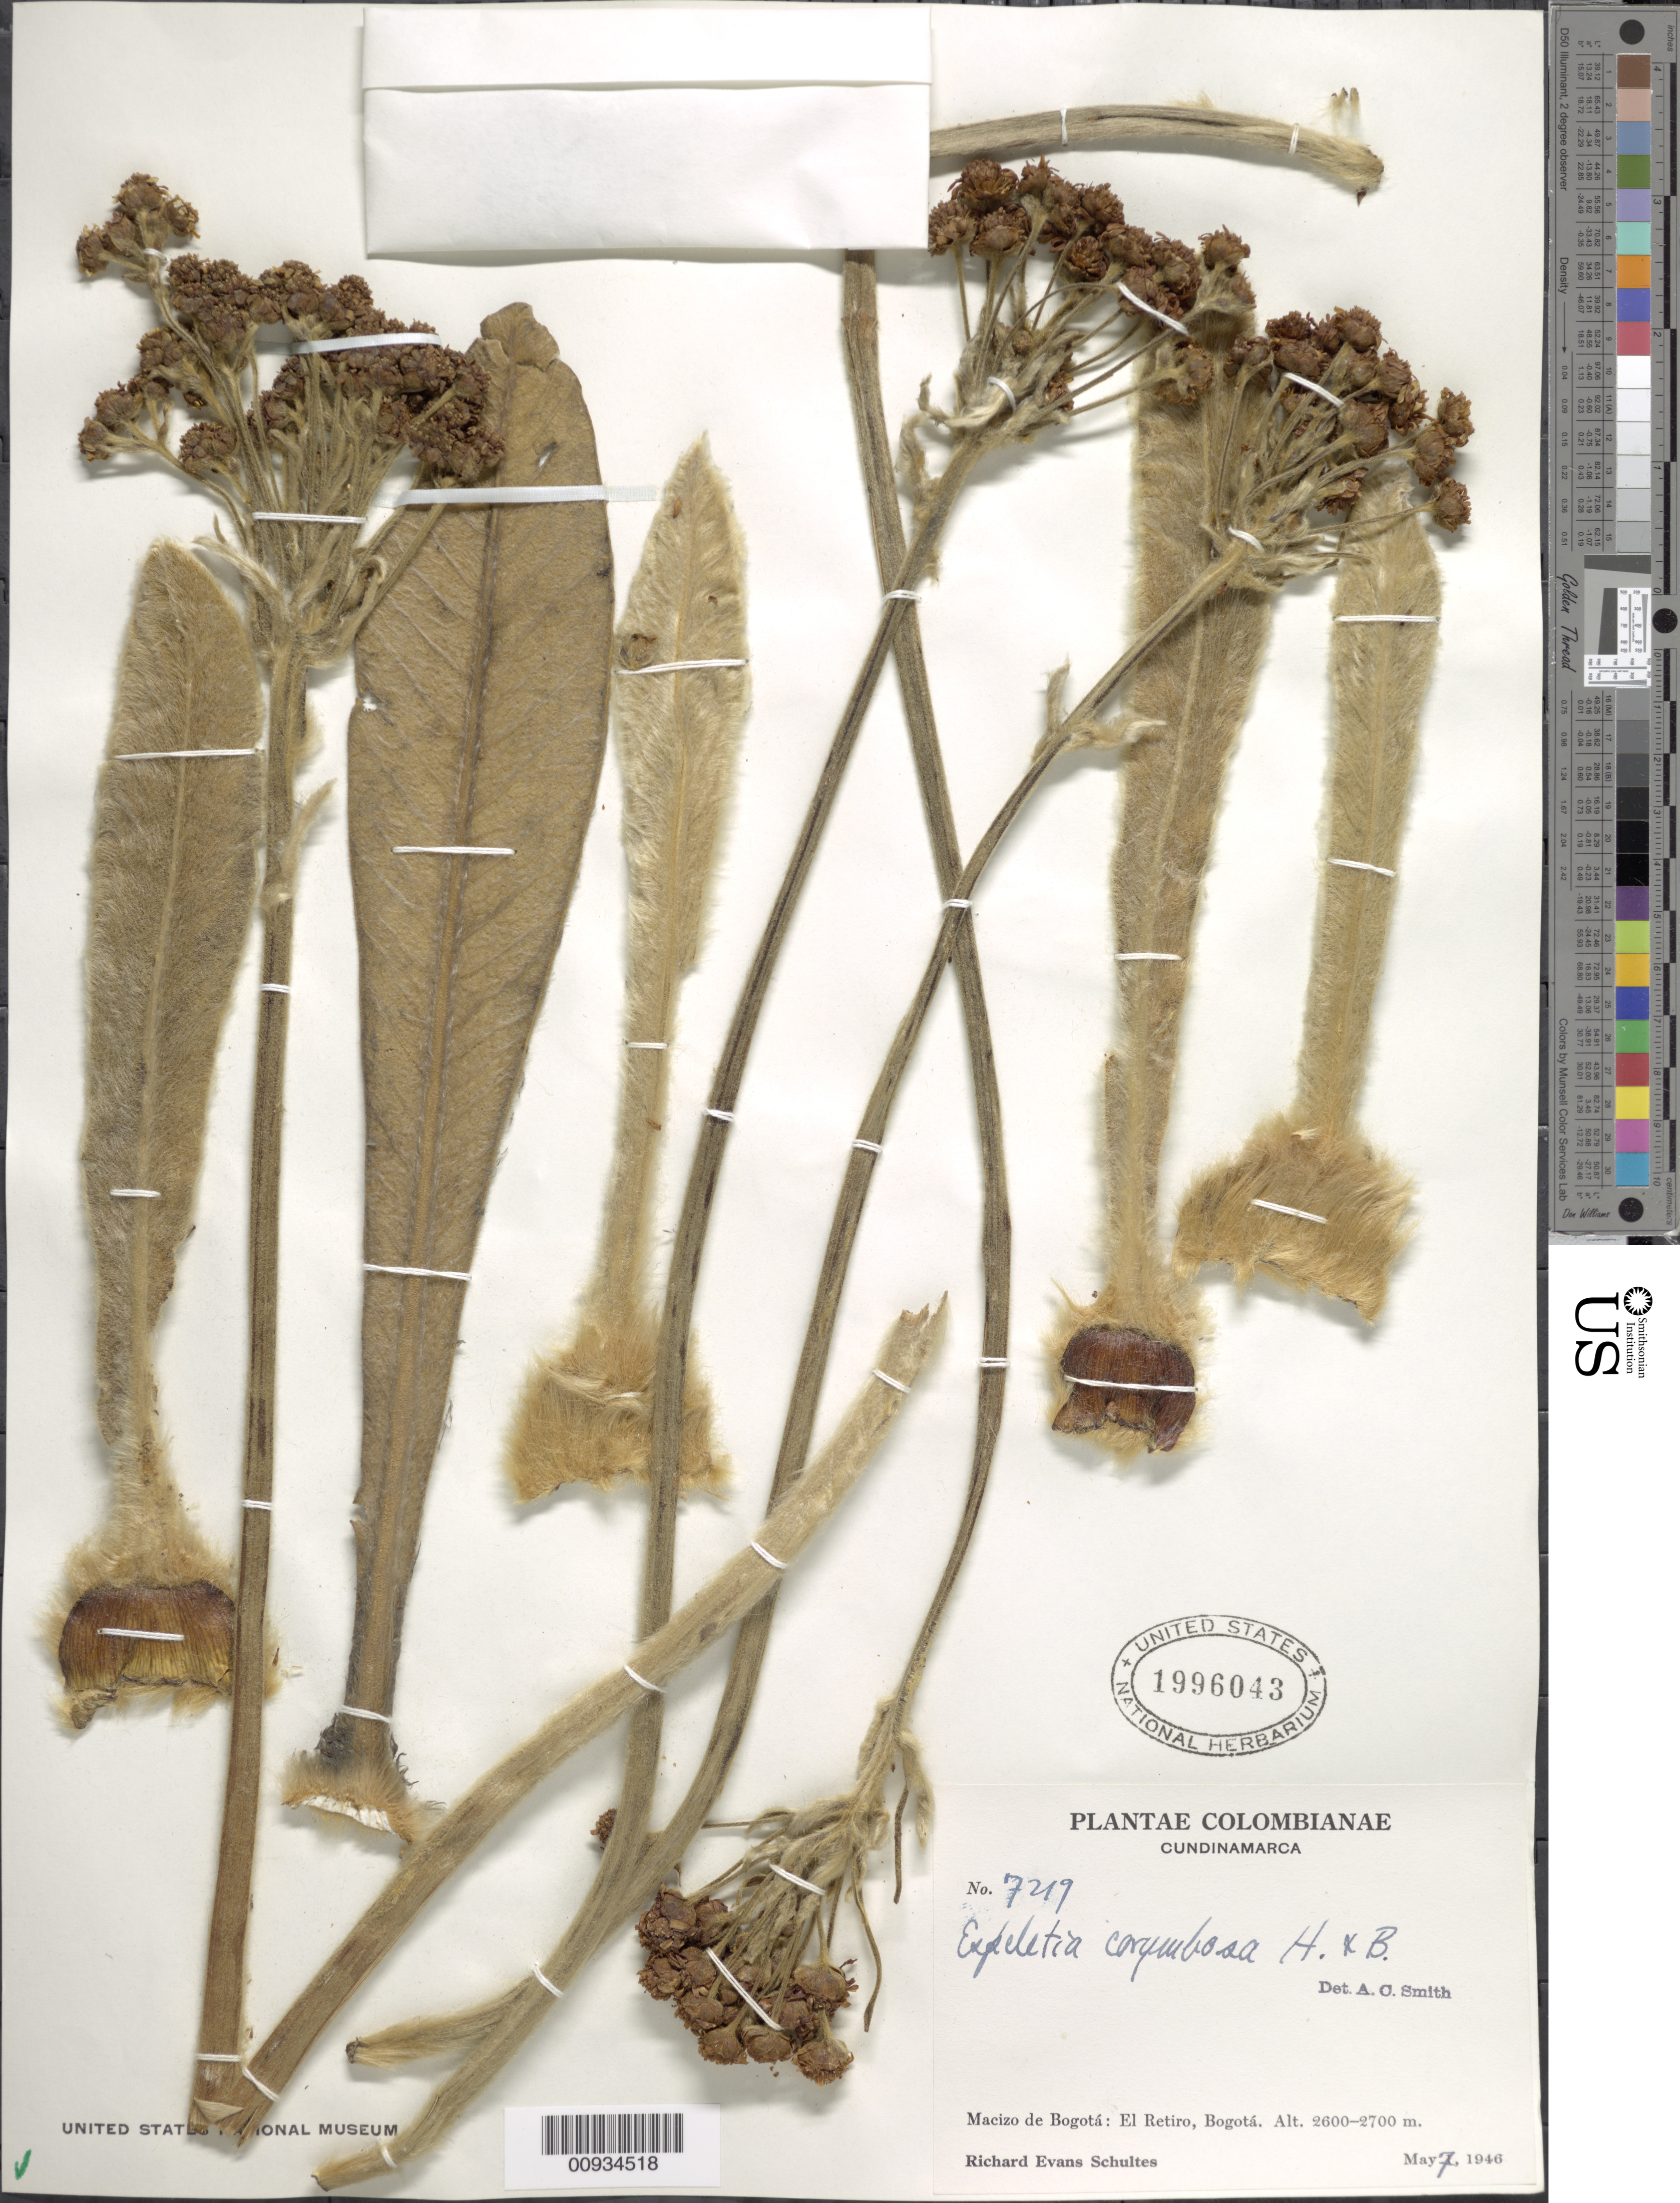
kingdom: Plantae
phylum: Tracheophyta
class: Magnoliopsida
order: Asterales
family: Asteraceae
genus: Espeletiopsis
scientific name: Espeletiopsis corymbosa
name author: (Humb. & Bonpl.) Cuatrec.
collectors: R. E. Schultes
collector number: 7219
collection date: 1946-05-07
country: Colombia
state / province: Cundinamarca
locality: El Retiro, Bogotá.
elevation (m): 2600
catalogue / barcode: US 1996043